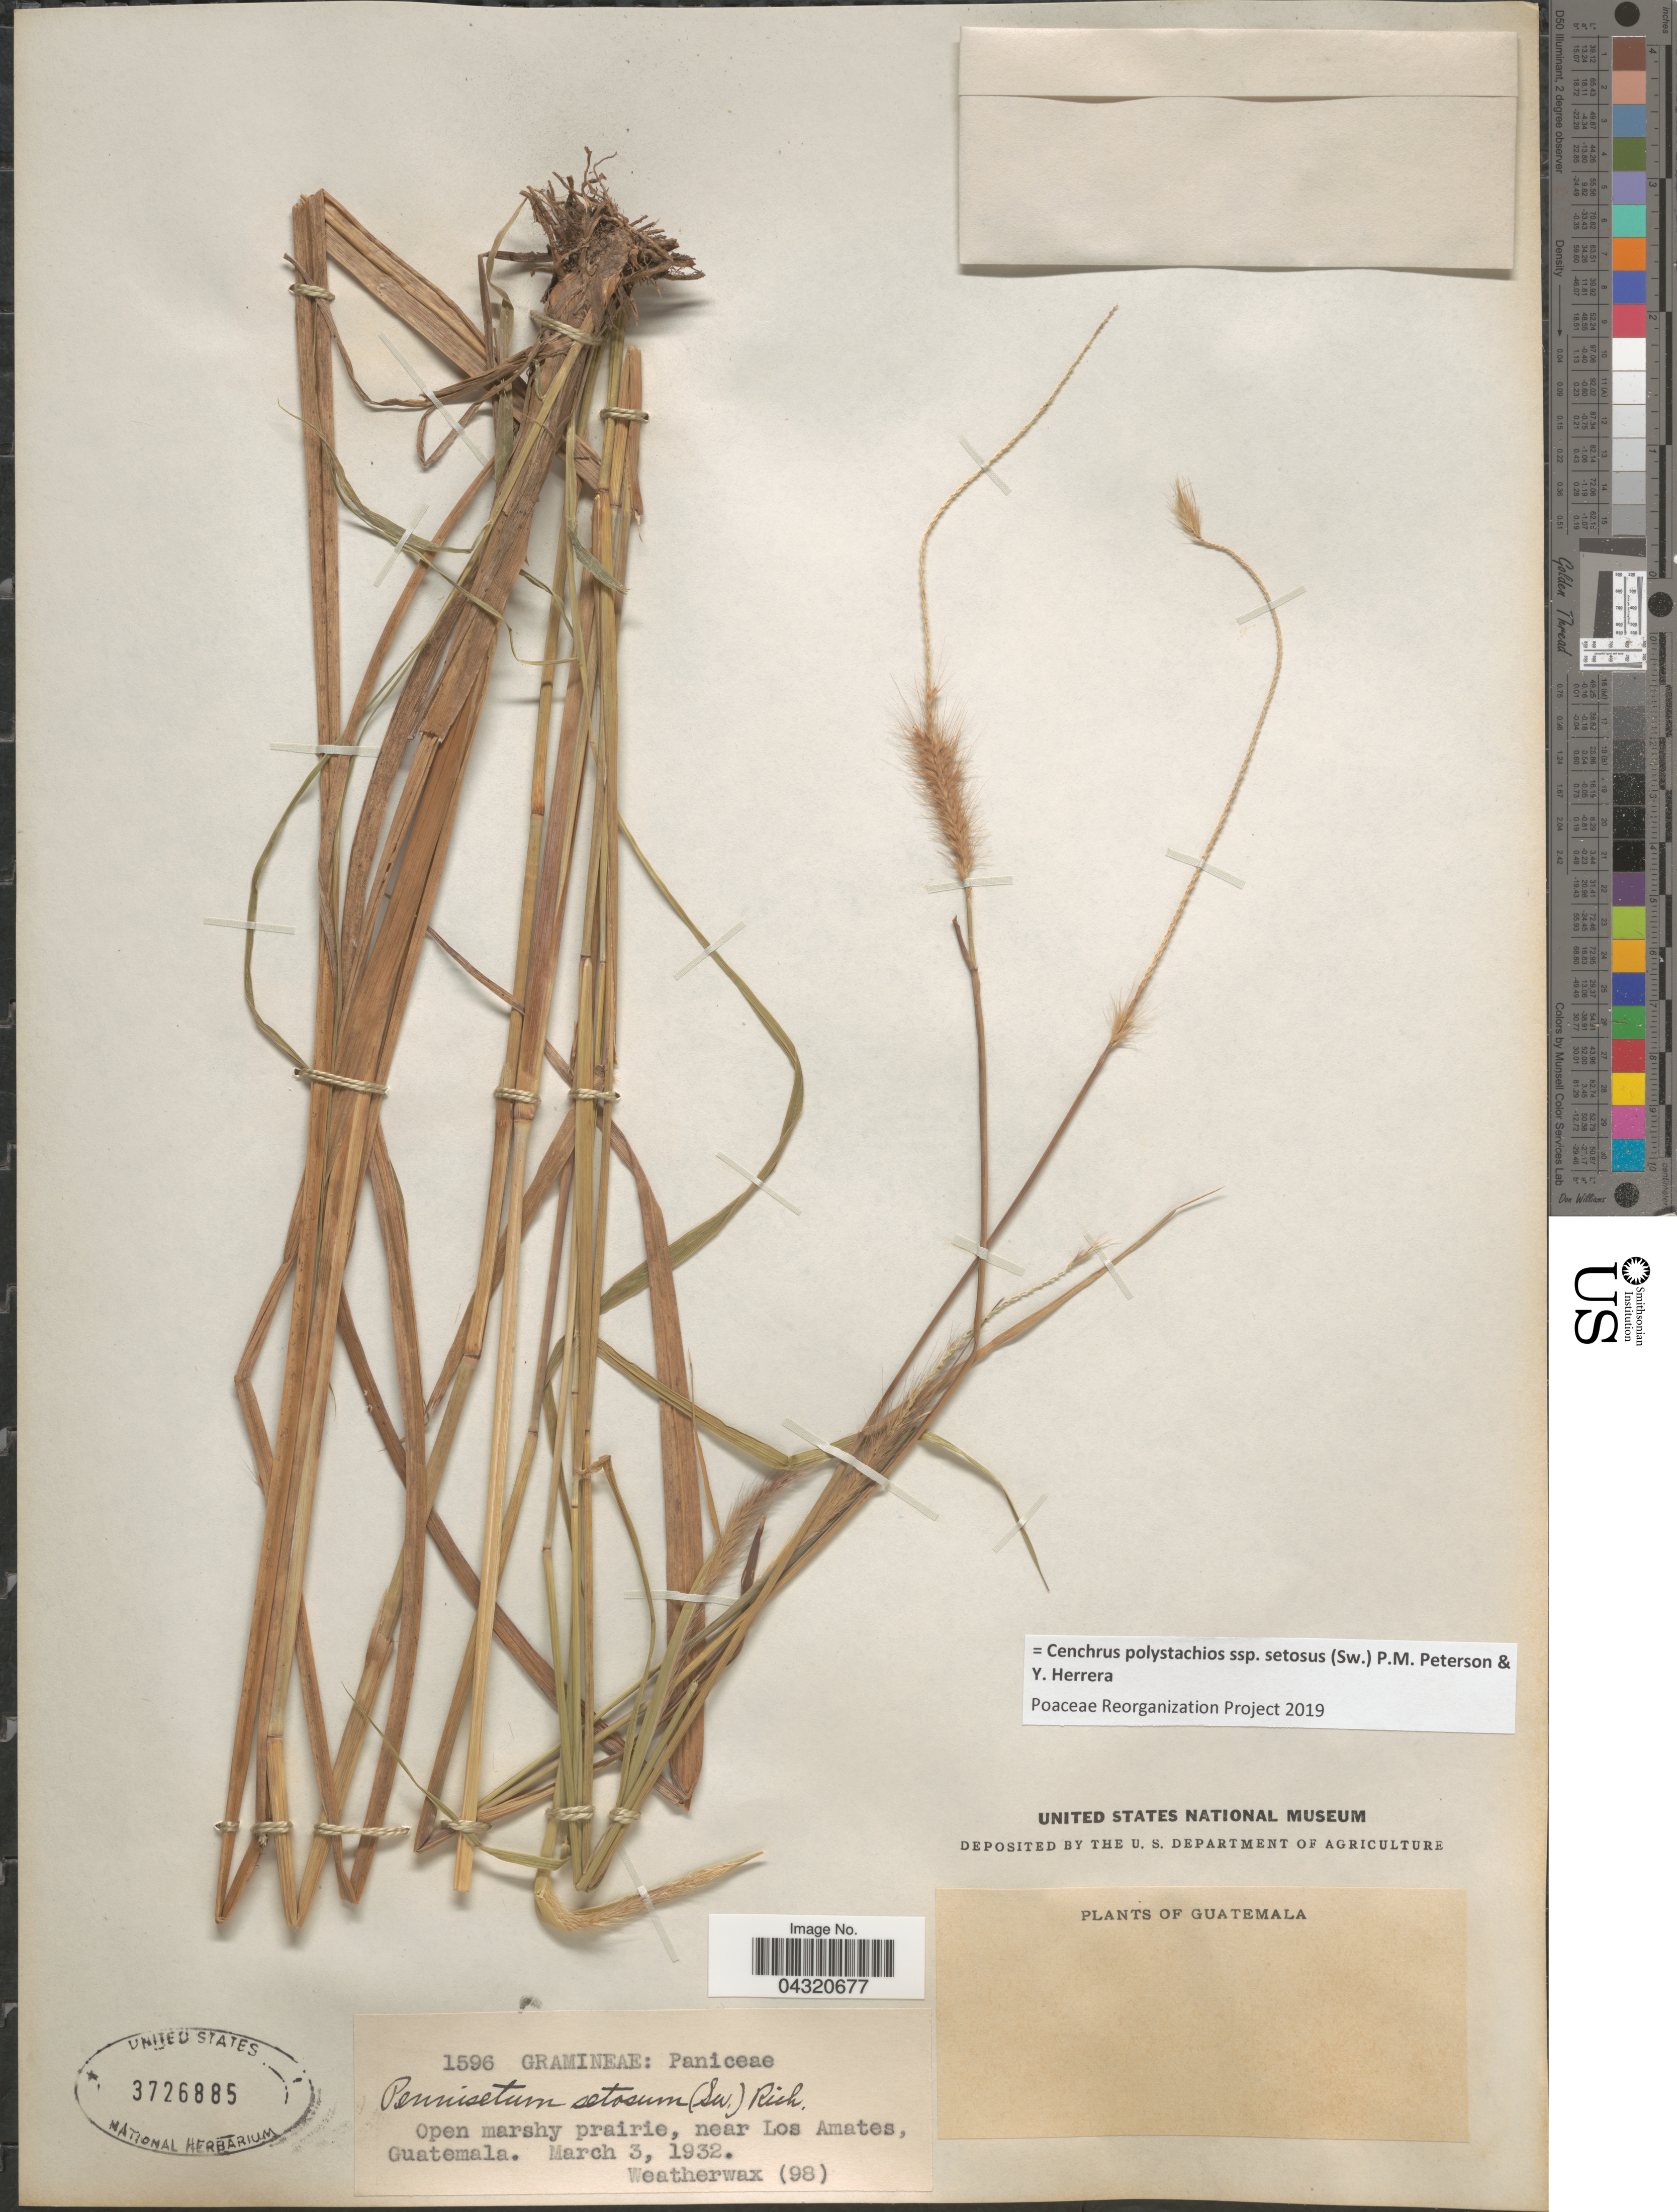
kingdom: Plantae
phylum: Tracheophyta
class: Liliopsida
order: Poales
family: Poaceae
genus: Cenchrus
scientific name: Cenchrus polystachios subsp. setosus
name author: (Sw.) P.M. Peterson & Y. Herrera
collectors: -. Weatherwax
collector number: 98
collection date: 1932-03-03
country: Guatemala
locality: Open marshy prairie, near Los Amates.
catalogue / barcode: US 3726885